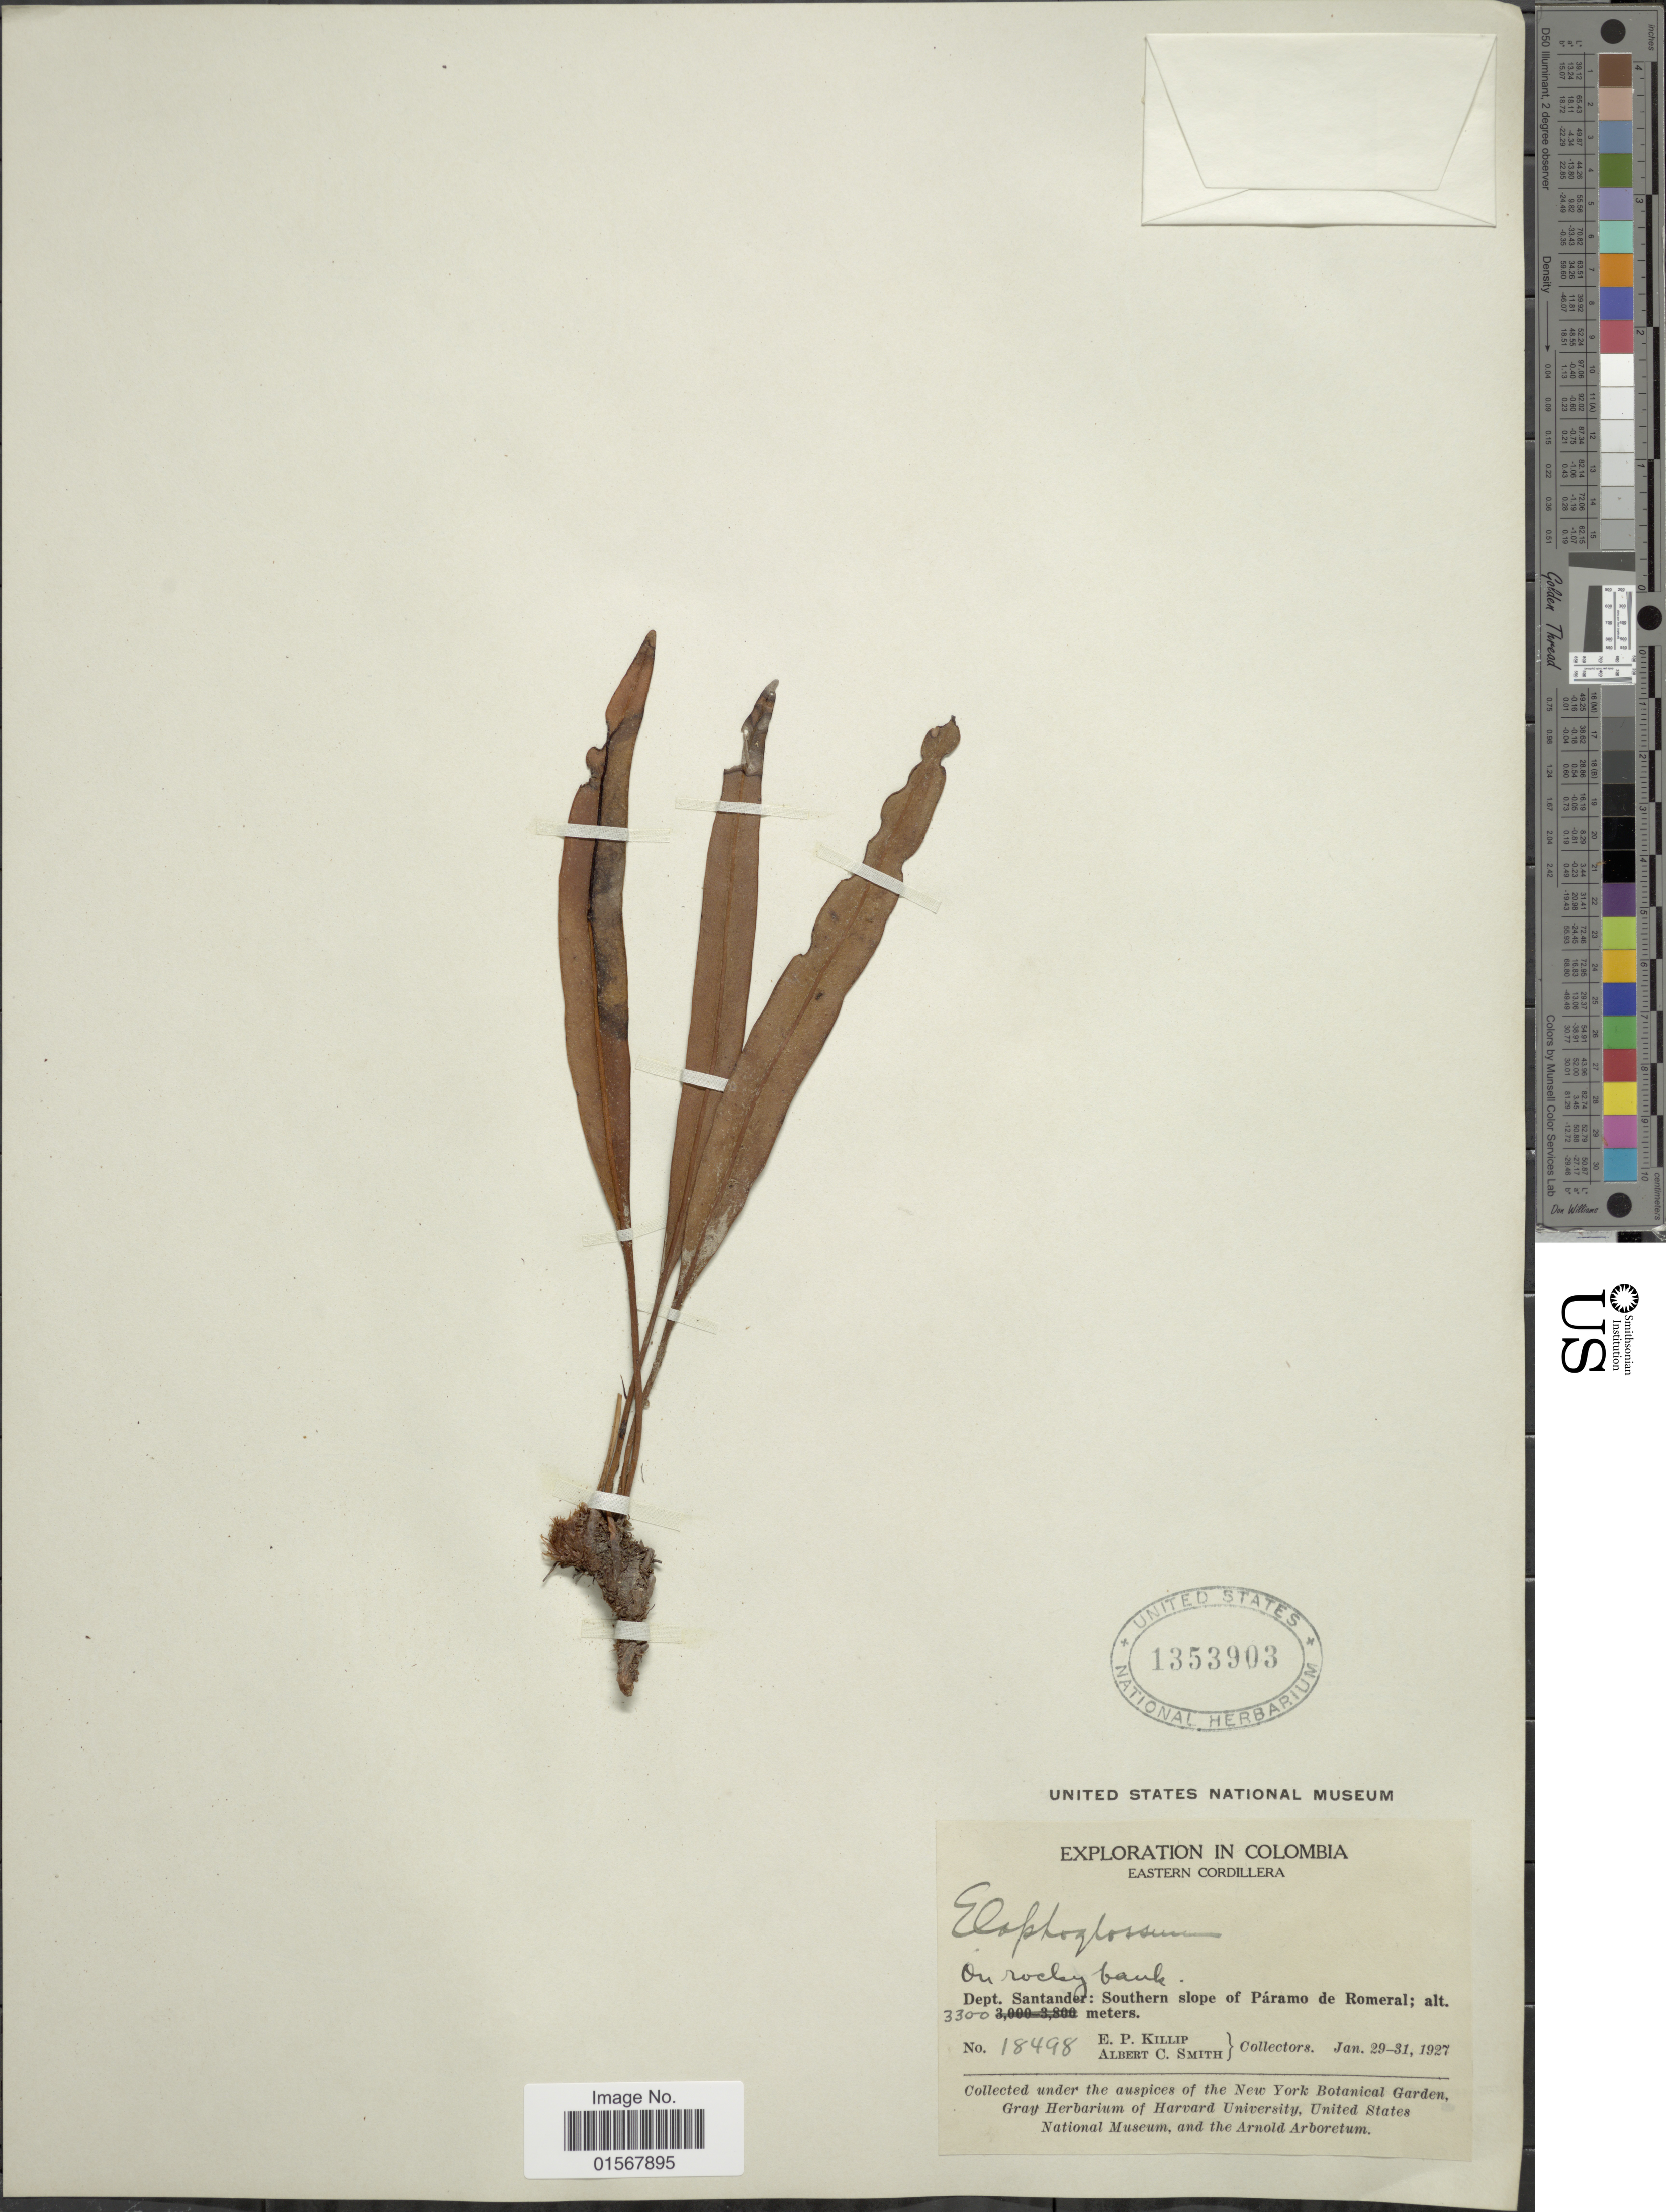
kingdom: Plantae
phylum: Tracheophyta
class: Polypodiopsida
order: Polypodiales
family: Dryopteridaceae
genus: Elaphoglossum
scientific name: Elaphoglossum sp.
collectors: E. P. Killip & A. C. Smith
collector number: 18498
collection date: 1927-01-29/1927-01-31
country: Colombia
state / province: Santander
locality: Dept. Santander: Southern slope of Paramo de Romeral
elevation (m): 3300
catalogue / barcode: US 1353903